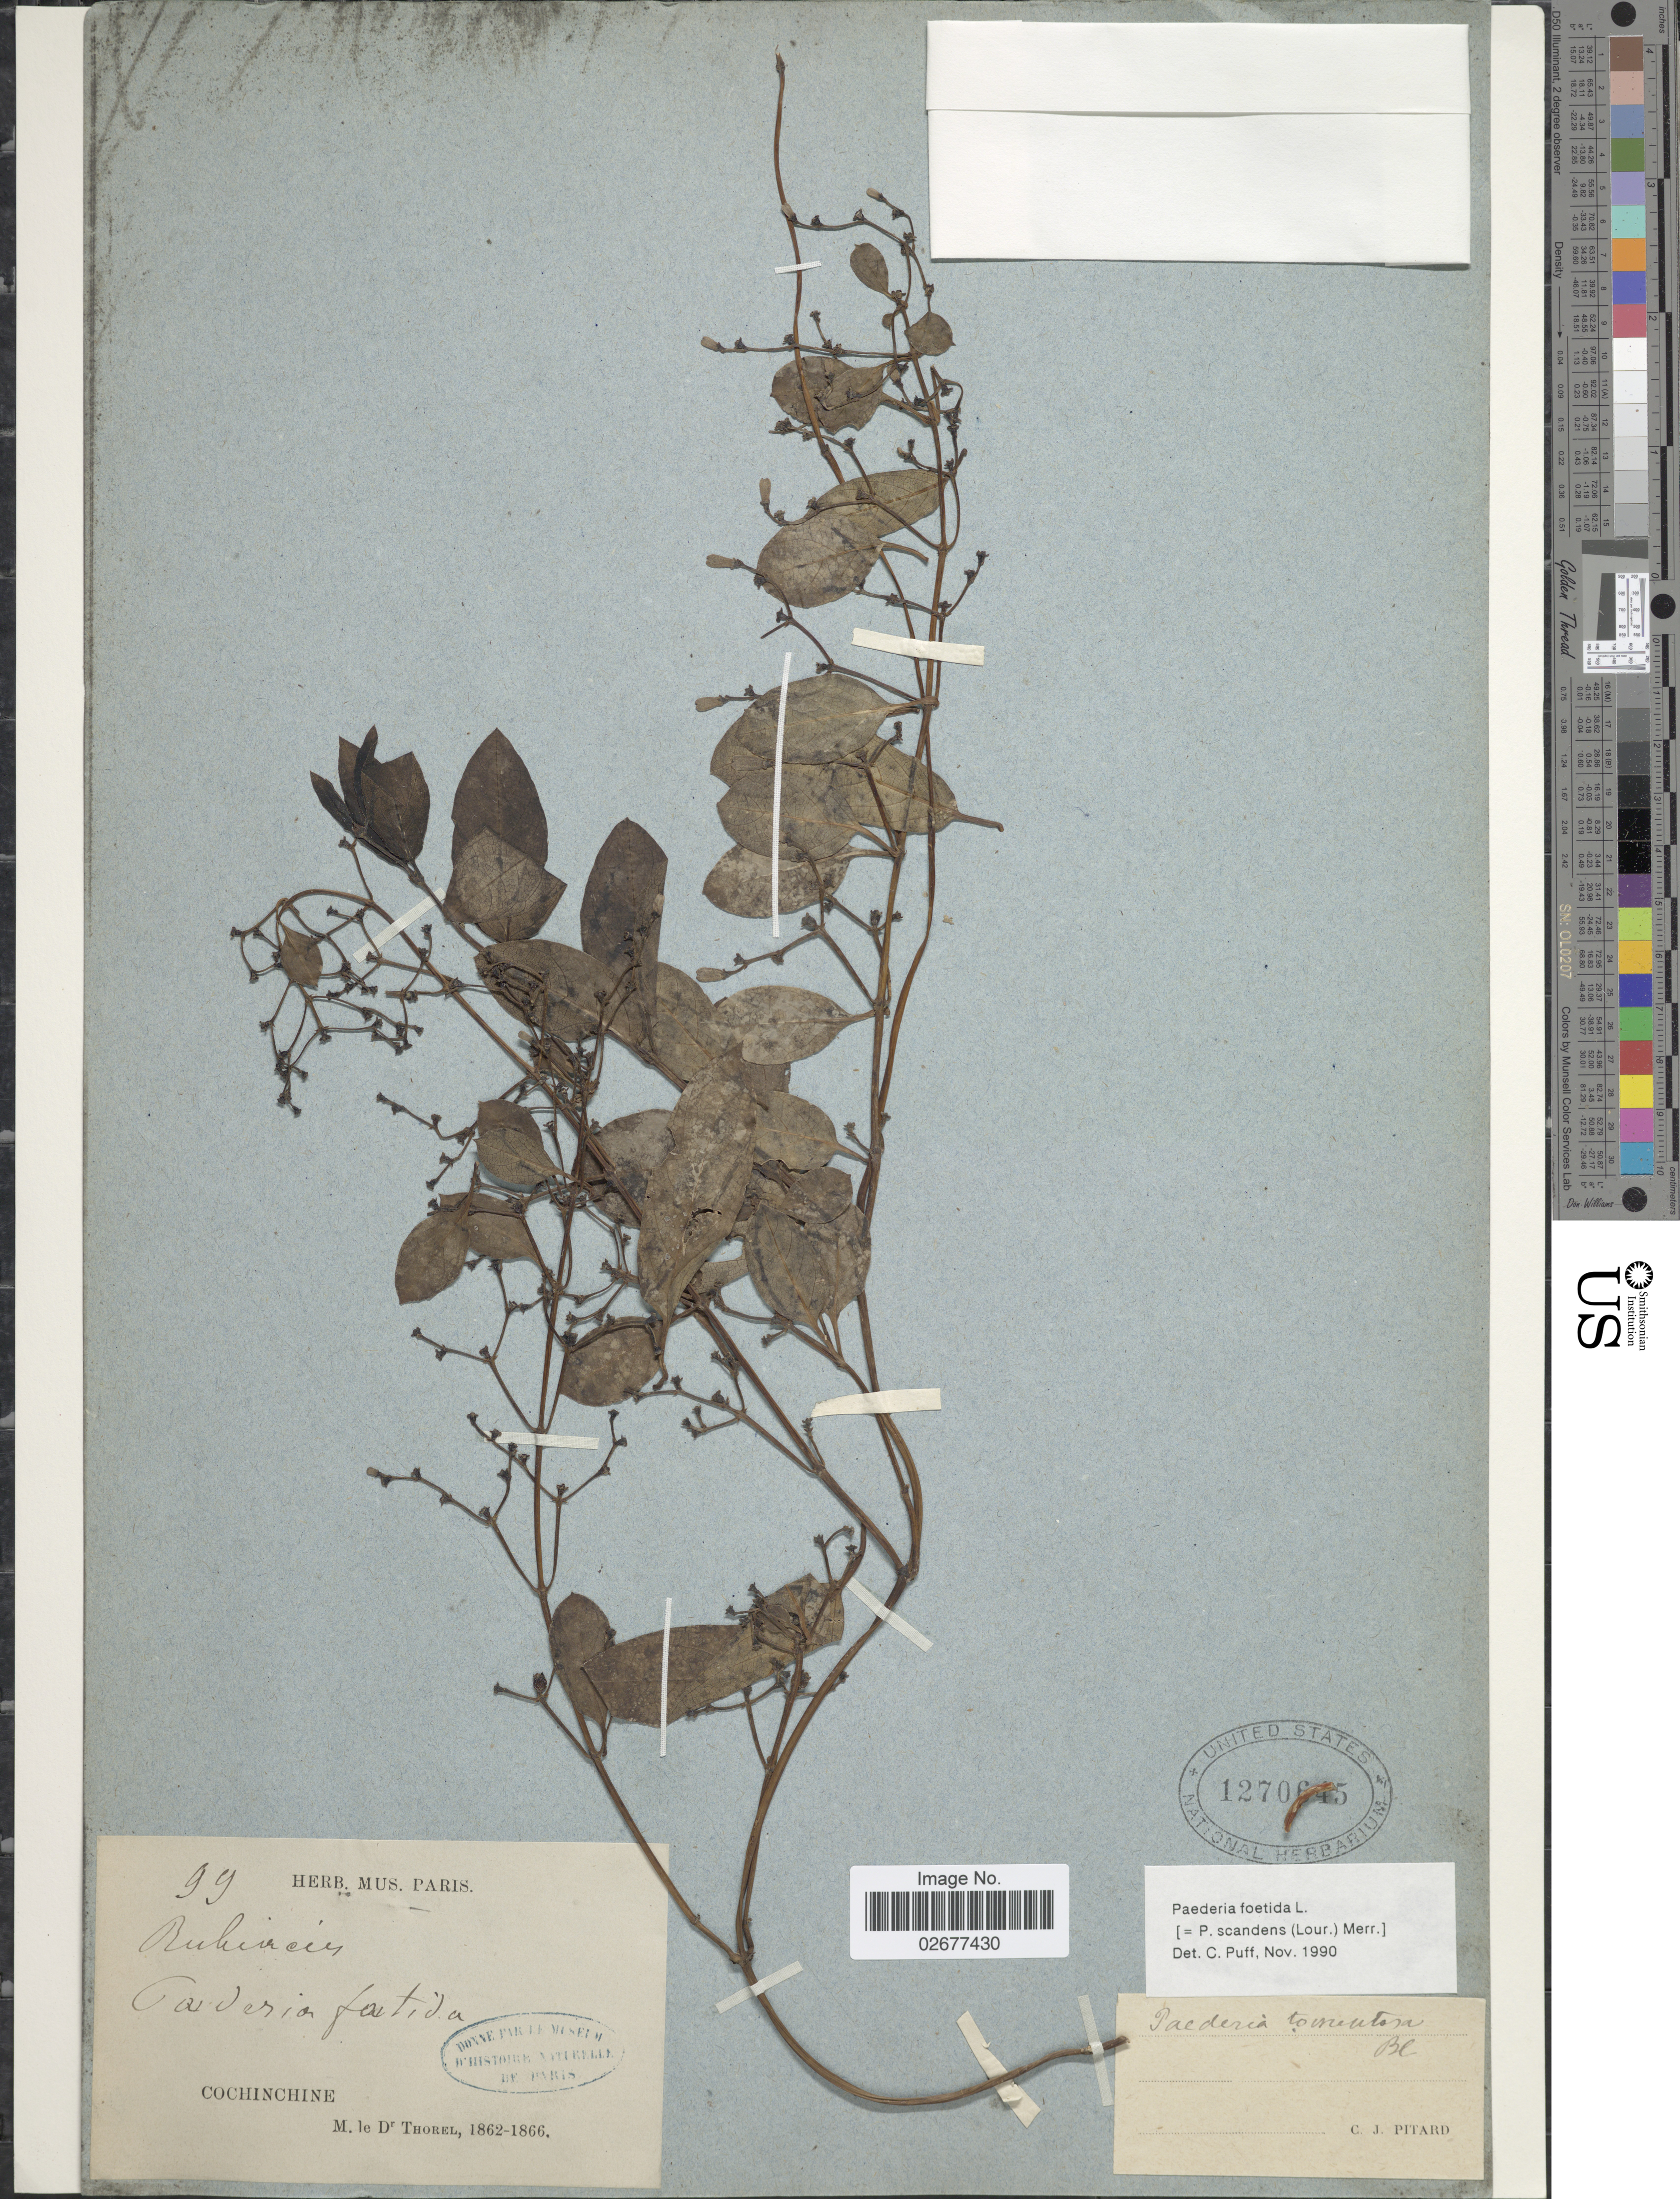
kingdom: Plantae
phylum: Tracheophyta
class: Magnoliopsida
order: Gentianales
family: Rubiaceae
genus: Paederia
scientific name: Paederia foetida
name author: L.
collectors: M. de Thorel & C. Pitard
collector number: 99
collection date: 1862/1866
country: Vietnam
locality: Cochinchine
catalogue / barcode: US 1270645